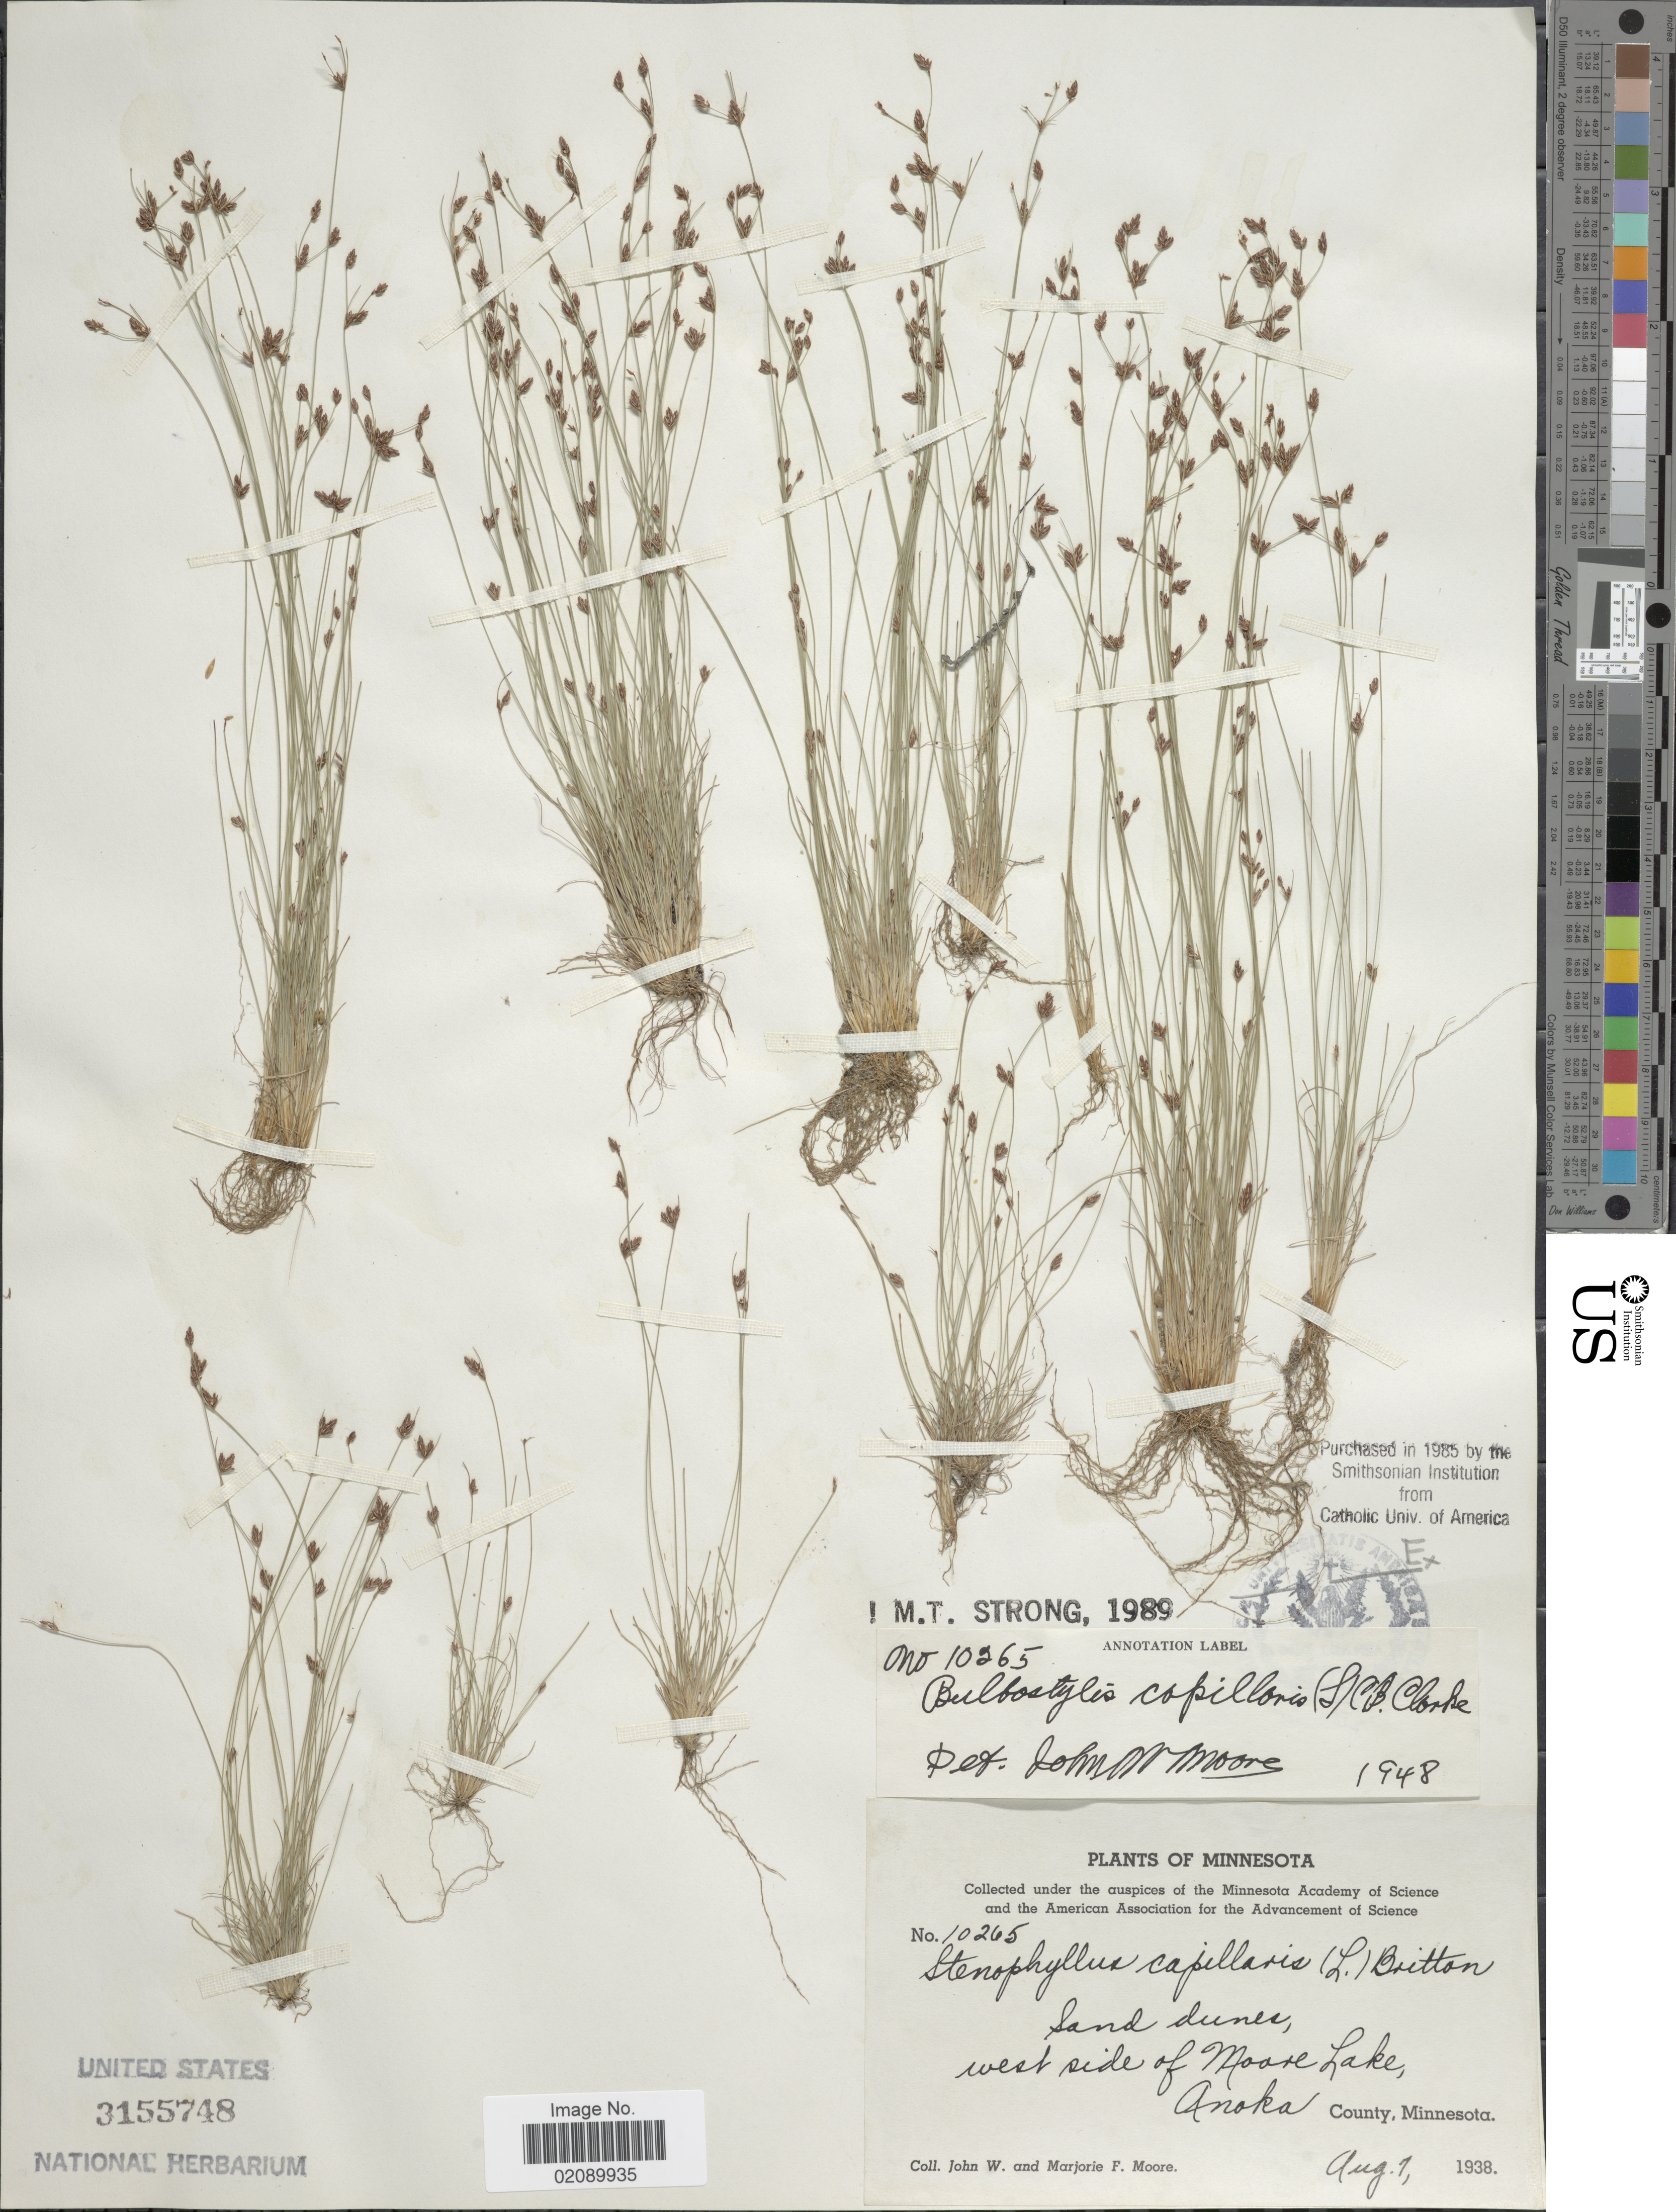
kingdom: Plantae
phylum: Tracheophyta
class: Liliopsida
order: Poales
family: Cyperaceae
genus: Bulbostylis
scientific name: Bulbostylis capillaris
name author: (L.) Kunth ex C.B. Clarke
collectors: J. Moore & M. F. Moore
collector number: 10265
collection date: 1938-08-07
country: United States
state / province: Minnesota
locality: Sand dunes, west side of Moore Lake, Anoka County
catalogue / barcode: US 3155748